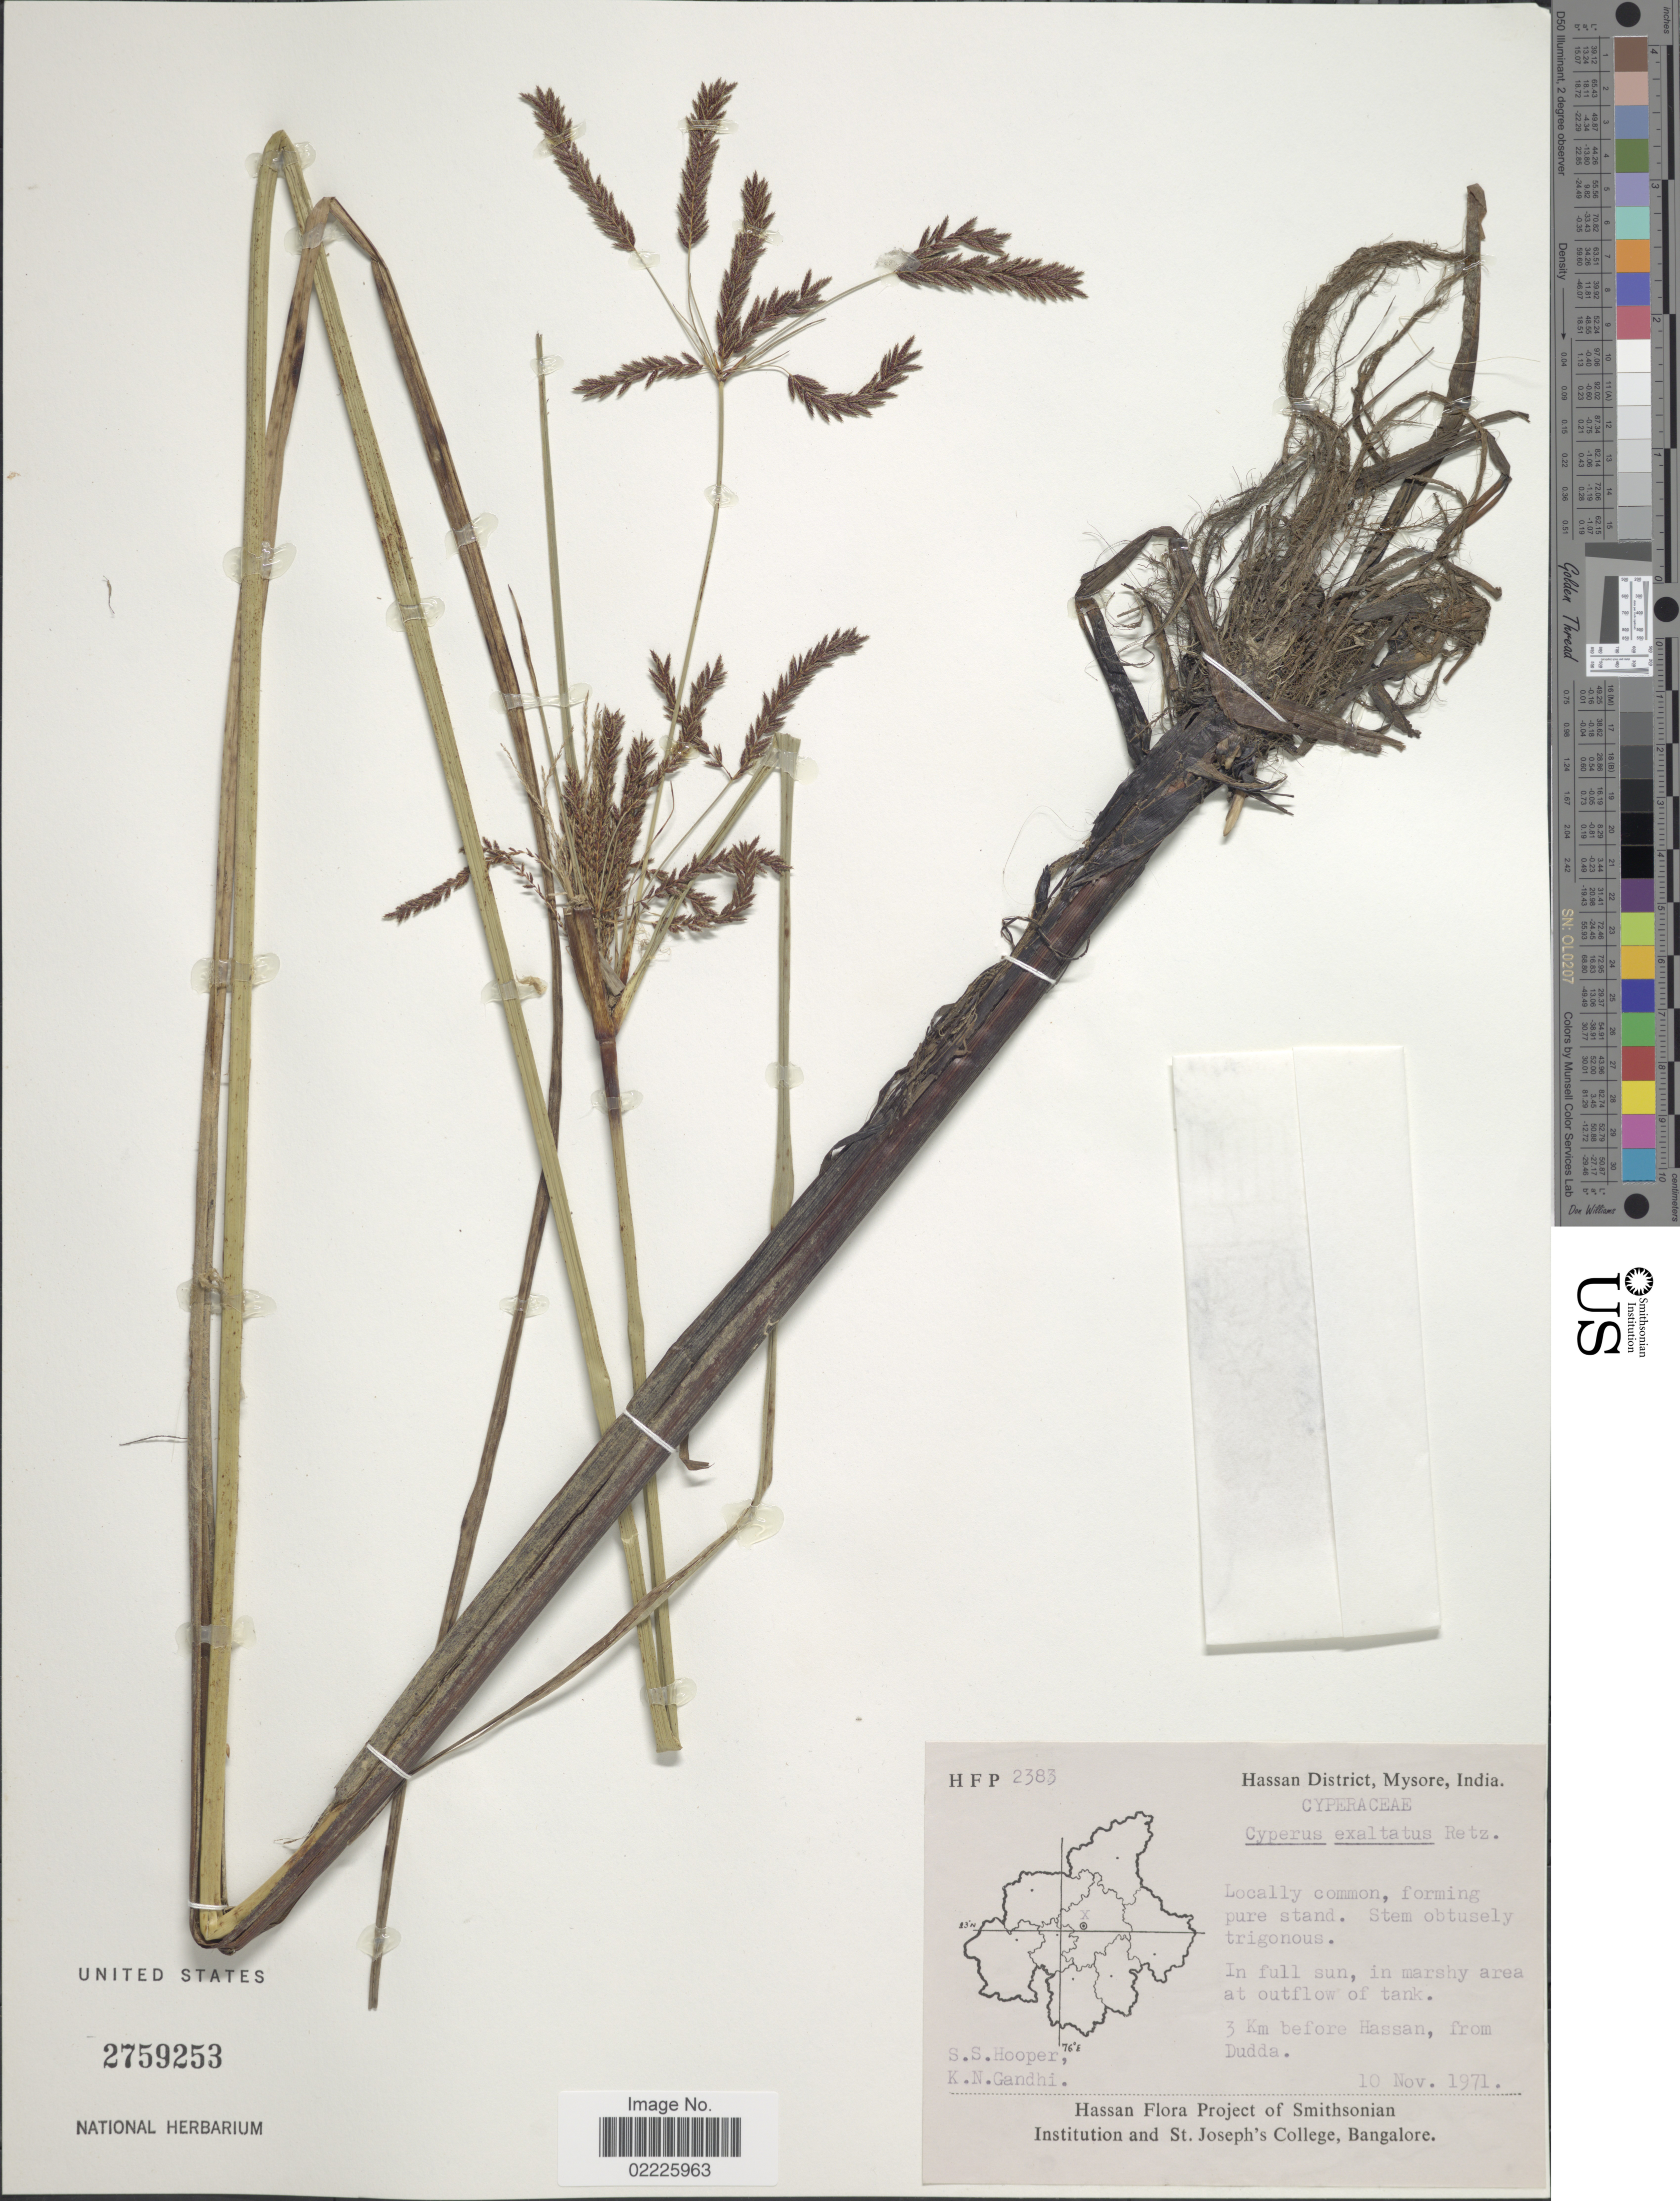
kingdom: Plantae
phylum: Tracheophyta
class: Liliopsida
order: Poales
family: Cyperaceae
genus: Cyperus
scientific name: Cyperus exaltatus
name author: Retz.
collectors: S. S. Hooper & K. N. Gandhi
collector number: HFP 2383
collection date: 1971-11-10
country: India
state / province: Karnataka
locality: Hassan District, Mysore, 3 km before Hassan, from Dudda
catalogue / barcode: US 2759253